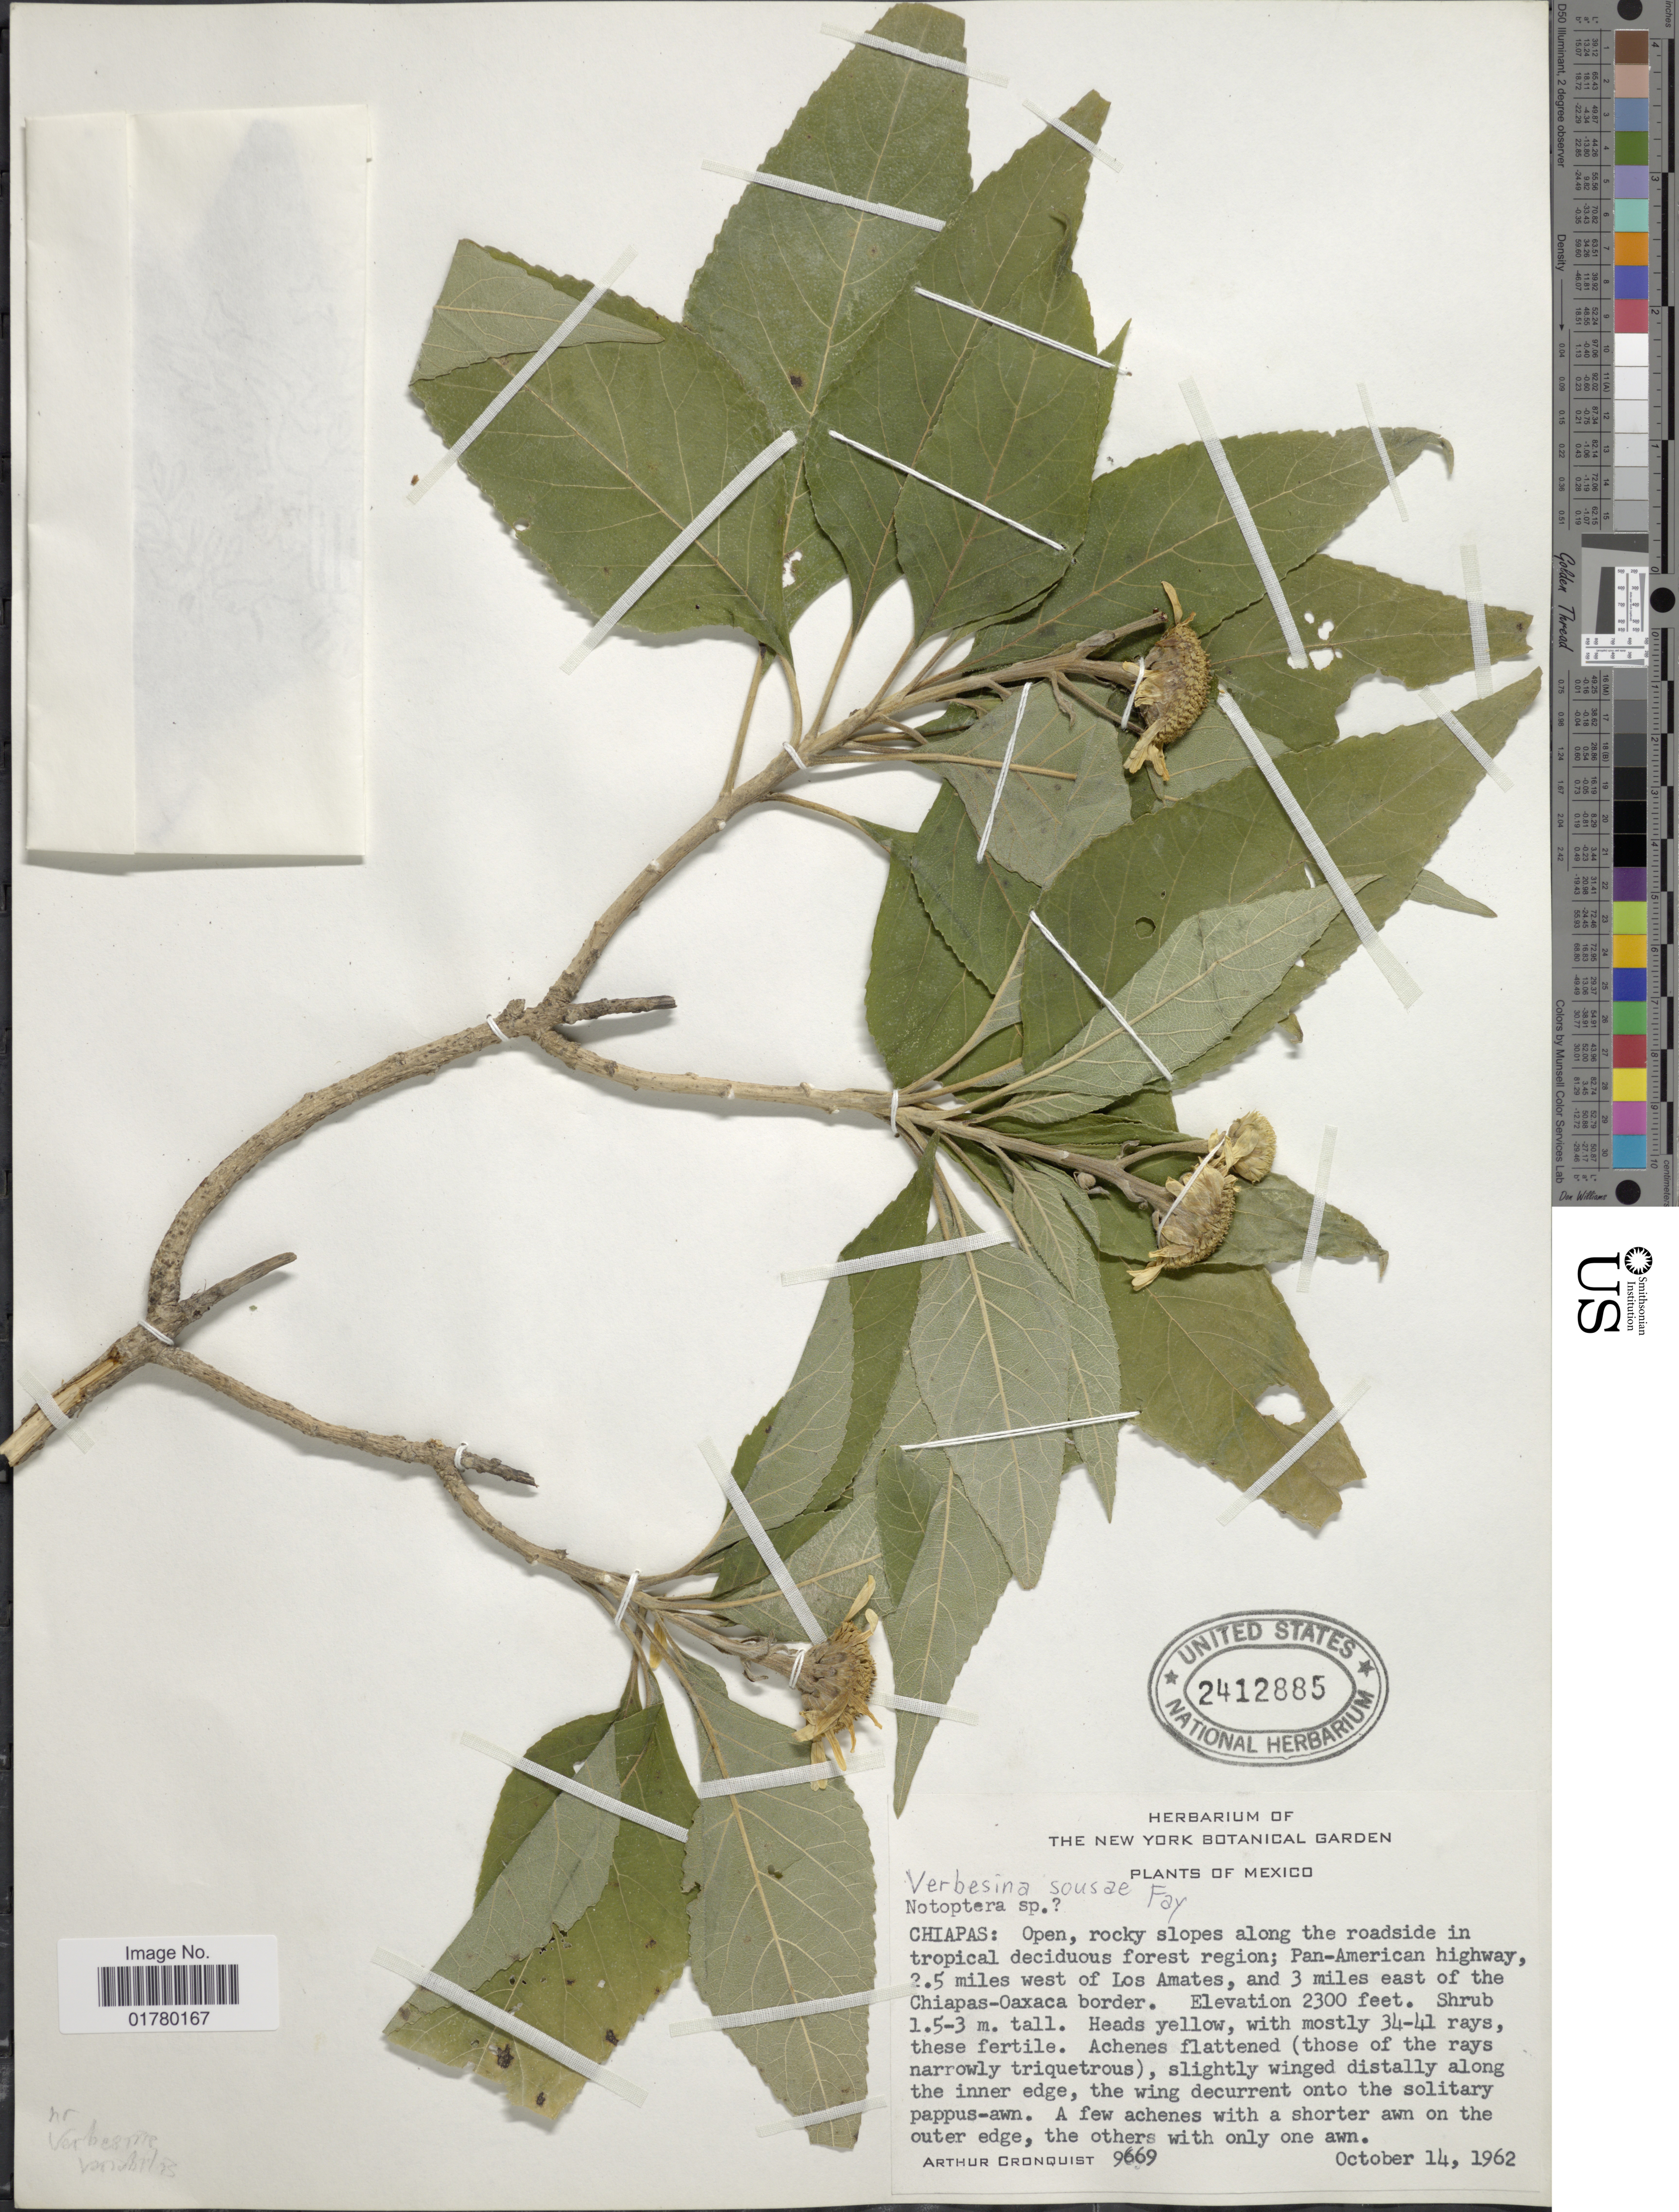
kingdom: Plantae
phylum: Tracheophyta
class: Magnoliopsida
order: Asterales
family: Asteraceae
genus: Verbesina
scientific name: Verbesina sousae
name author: Fay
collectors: A. J. Cronquist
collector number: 9669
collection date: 1962-10-14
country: Mexico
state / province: Chiapas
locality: Open, rocky slopes along the roadside in tropical deciduous forest region; Pan-American highway, 2.5 miles west of Los Amates, and 3 miles east of the Chiapas-Oaxaca border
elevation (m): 701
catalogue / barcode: US 2412885